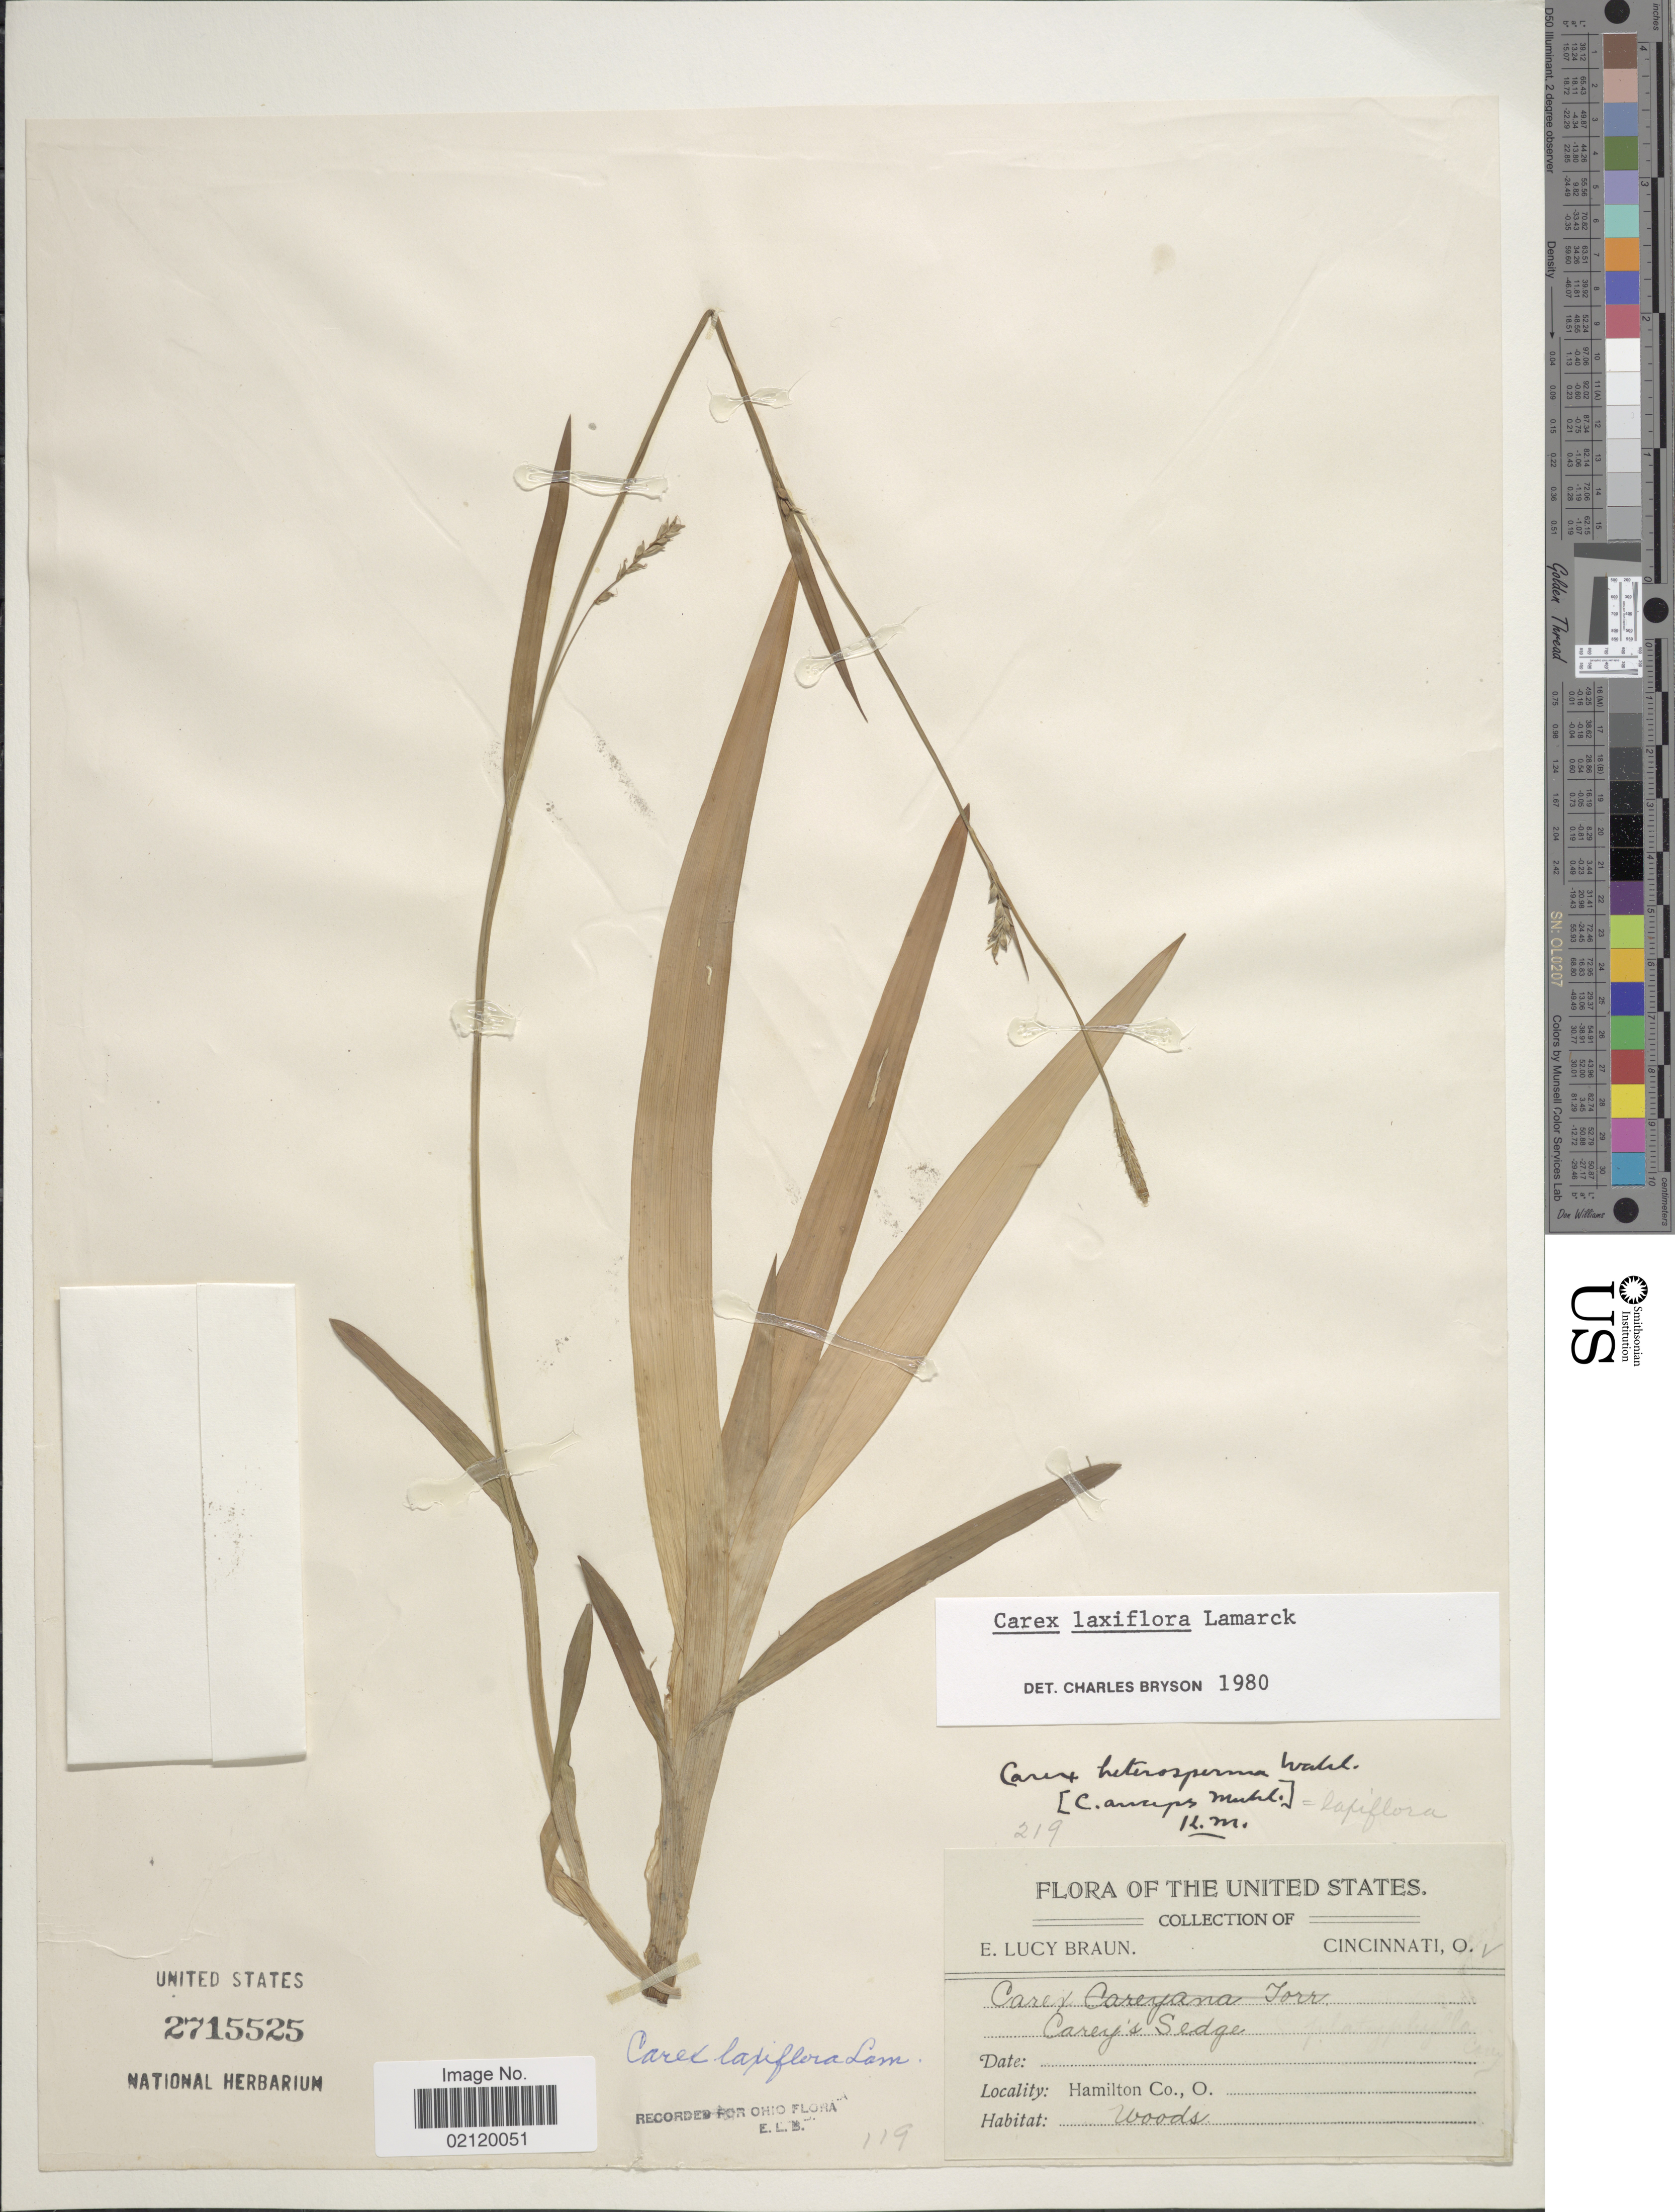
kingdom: Plantae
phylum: Tracheophyta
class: Liliopsida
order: Poales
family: Cyperaceae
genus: Carex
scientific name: Carex laxiflora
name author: Lam.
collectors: E. L. Braun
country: United States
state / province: Ohio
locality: Hamilton Co., O.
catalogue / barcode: US 2715525